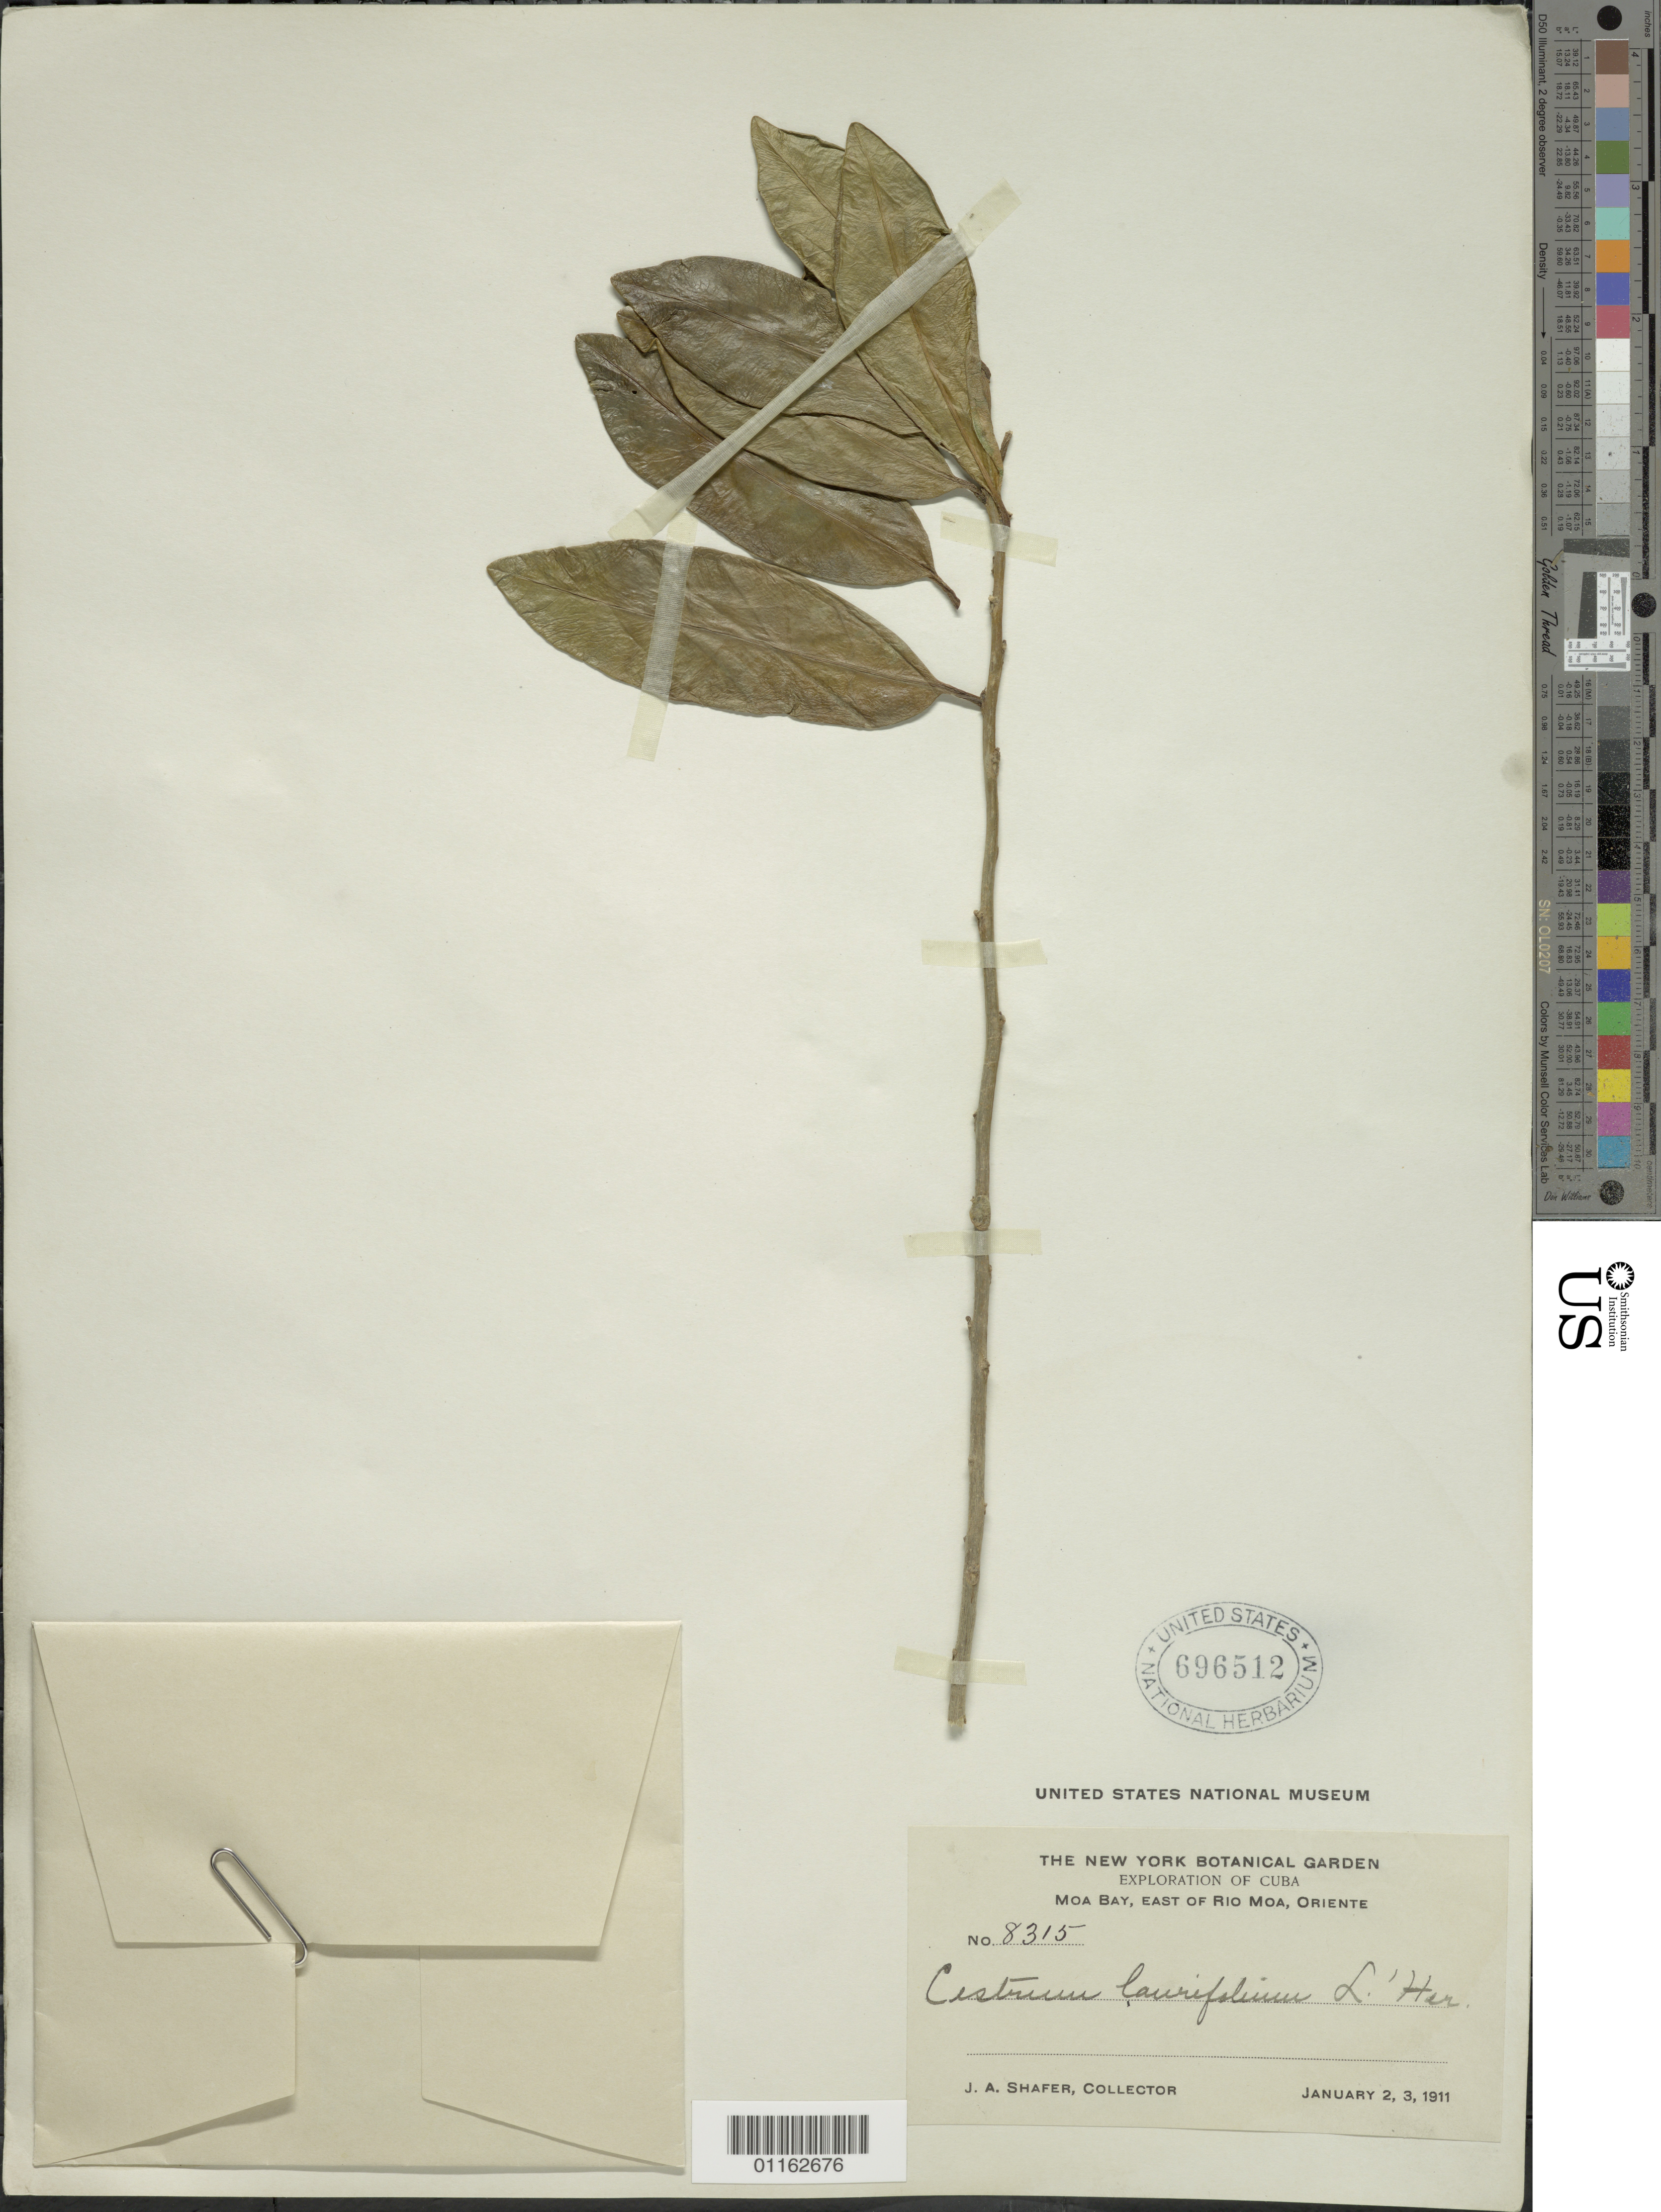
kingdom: Plantae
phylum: Tracheophyta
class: Magnoliopsida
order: Solanales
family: Solanaceae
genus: Cestrum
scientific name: Cestrum laurifolium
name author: L'Hér.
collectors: J. A. Shafer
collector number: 8315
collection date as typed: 02 Jan 1911 and 03 Jan 1911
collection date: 1911-01-02,1911-01-03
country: Cuba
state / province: Oriente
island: Cuba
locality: Moa Bay, E of Rio Moa.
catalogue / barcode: US 696512